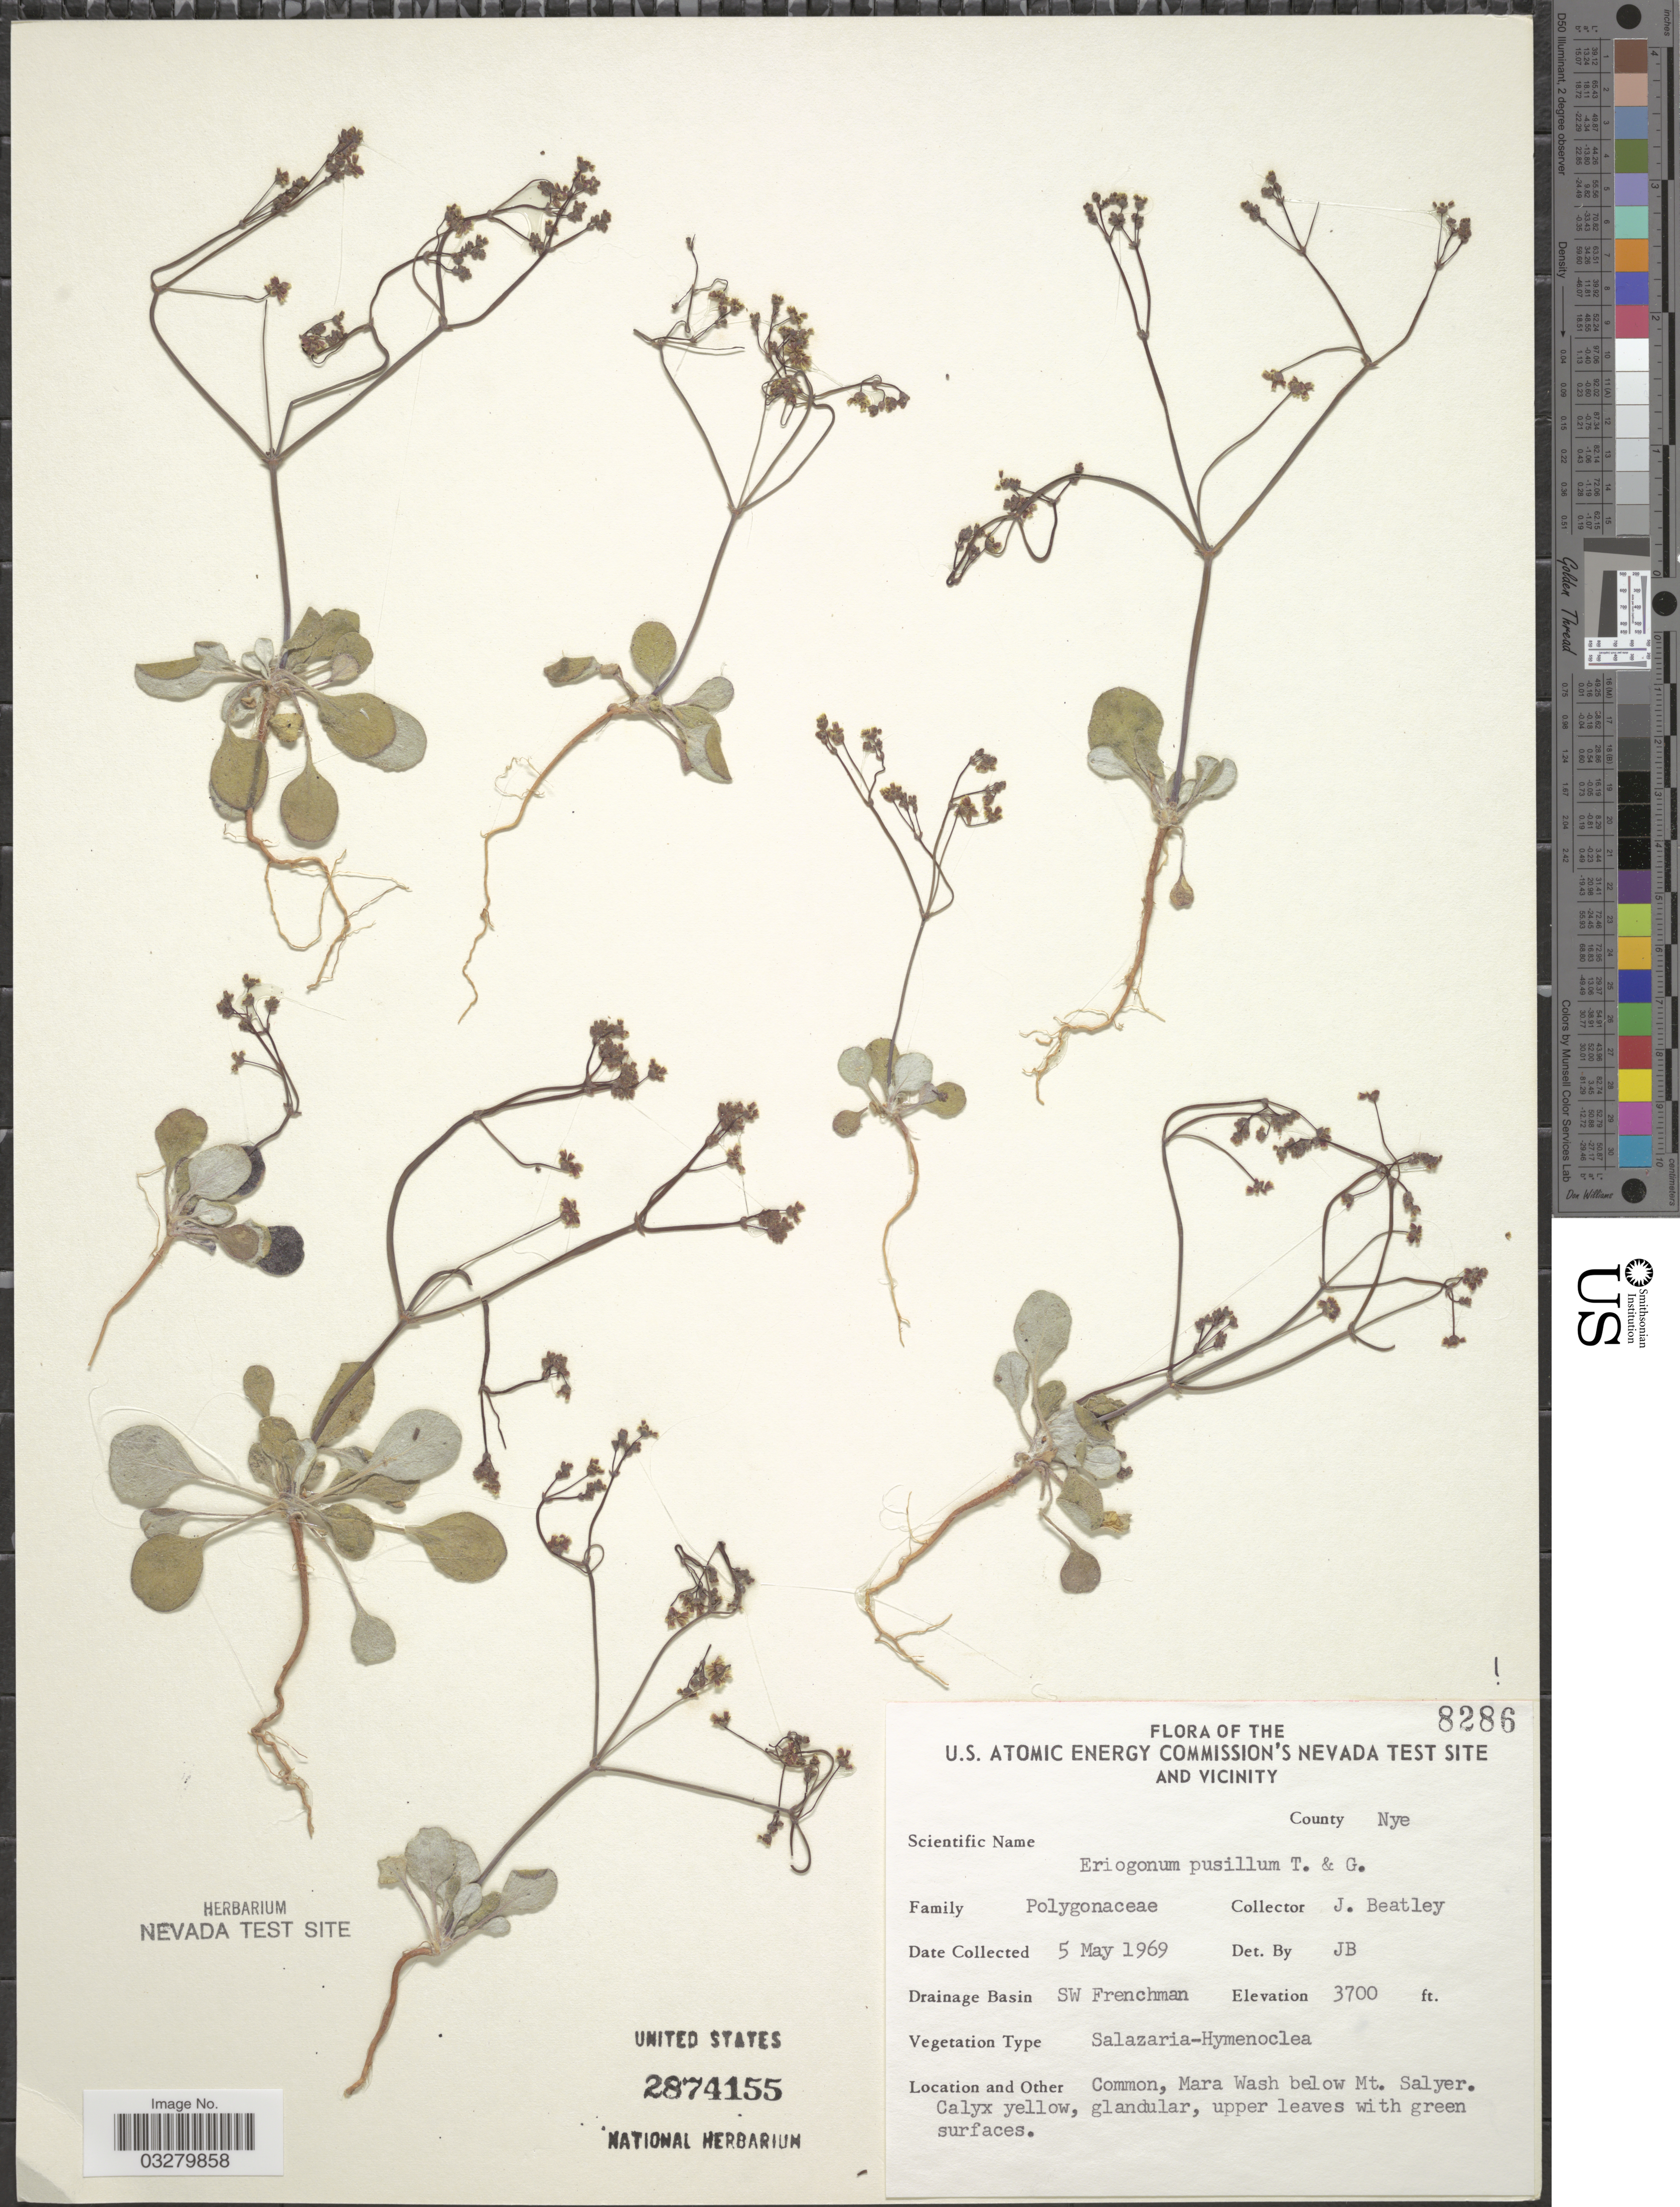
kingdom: Plantae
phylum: Tracheophyta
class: Magnoliopsida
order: Caryophyllales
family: Polygonaceae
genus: Eriogonum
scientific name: Eriogonum pusillum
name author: Torr. & A. Gray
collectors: J. C. Beatley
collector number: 8286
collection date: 1969-05-05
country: United States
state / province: Nevada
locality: U.S. Atomic Energy Commission's Nevada Test Site and Vicinity. County Nye. Drainage Basin SW Frenchman. Mara Wash below Mt. Salyer.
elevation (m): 1128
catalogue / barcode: US 2874155